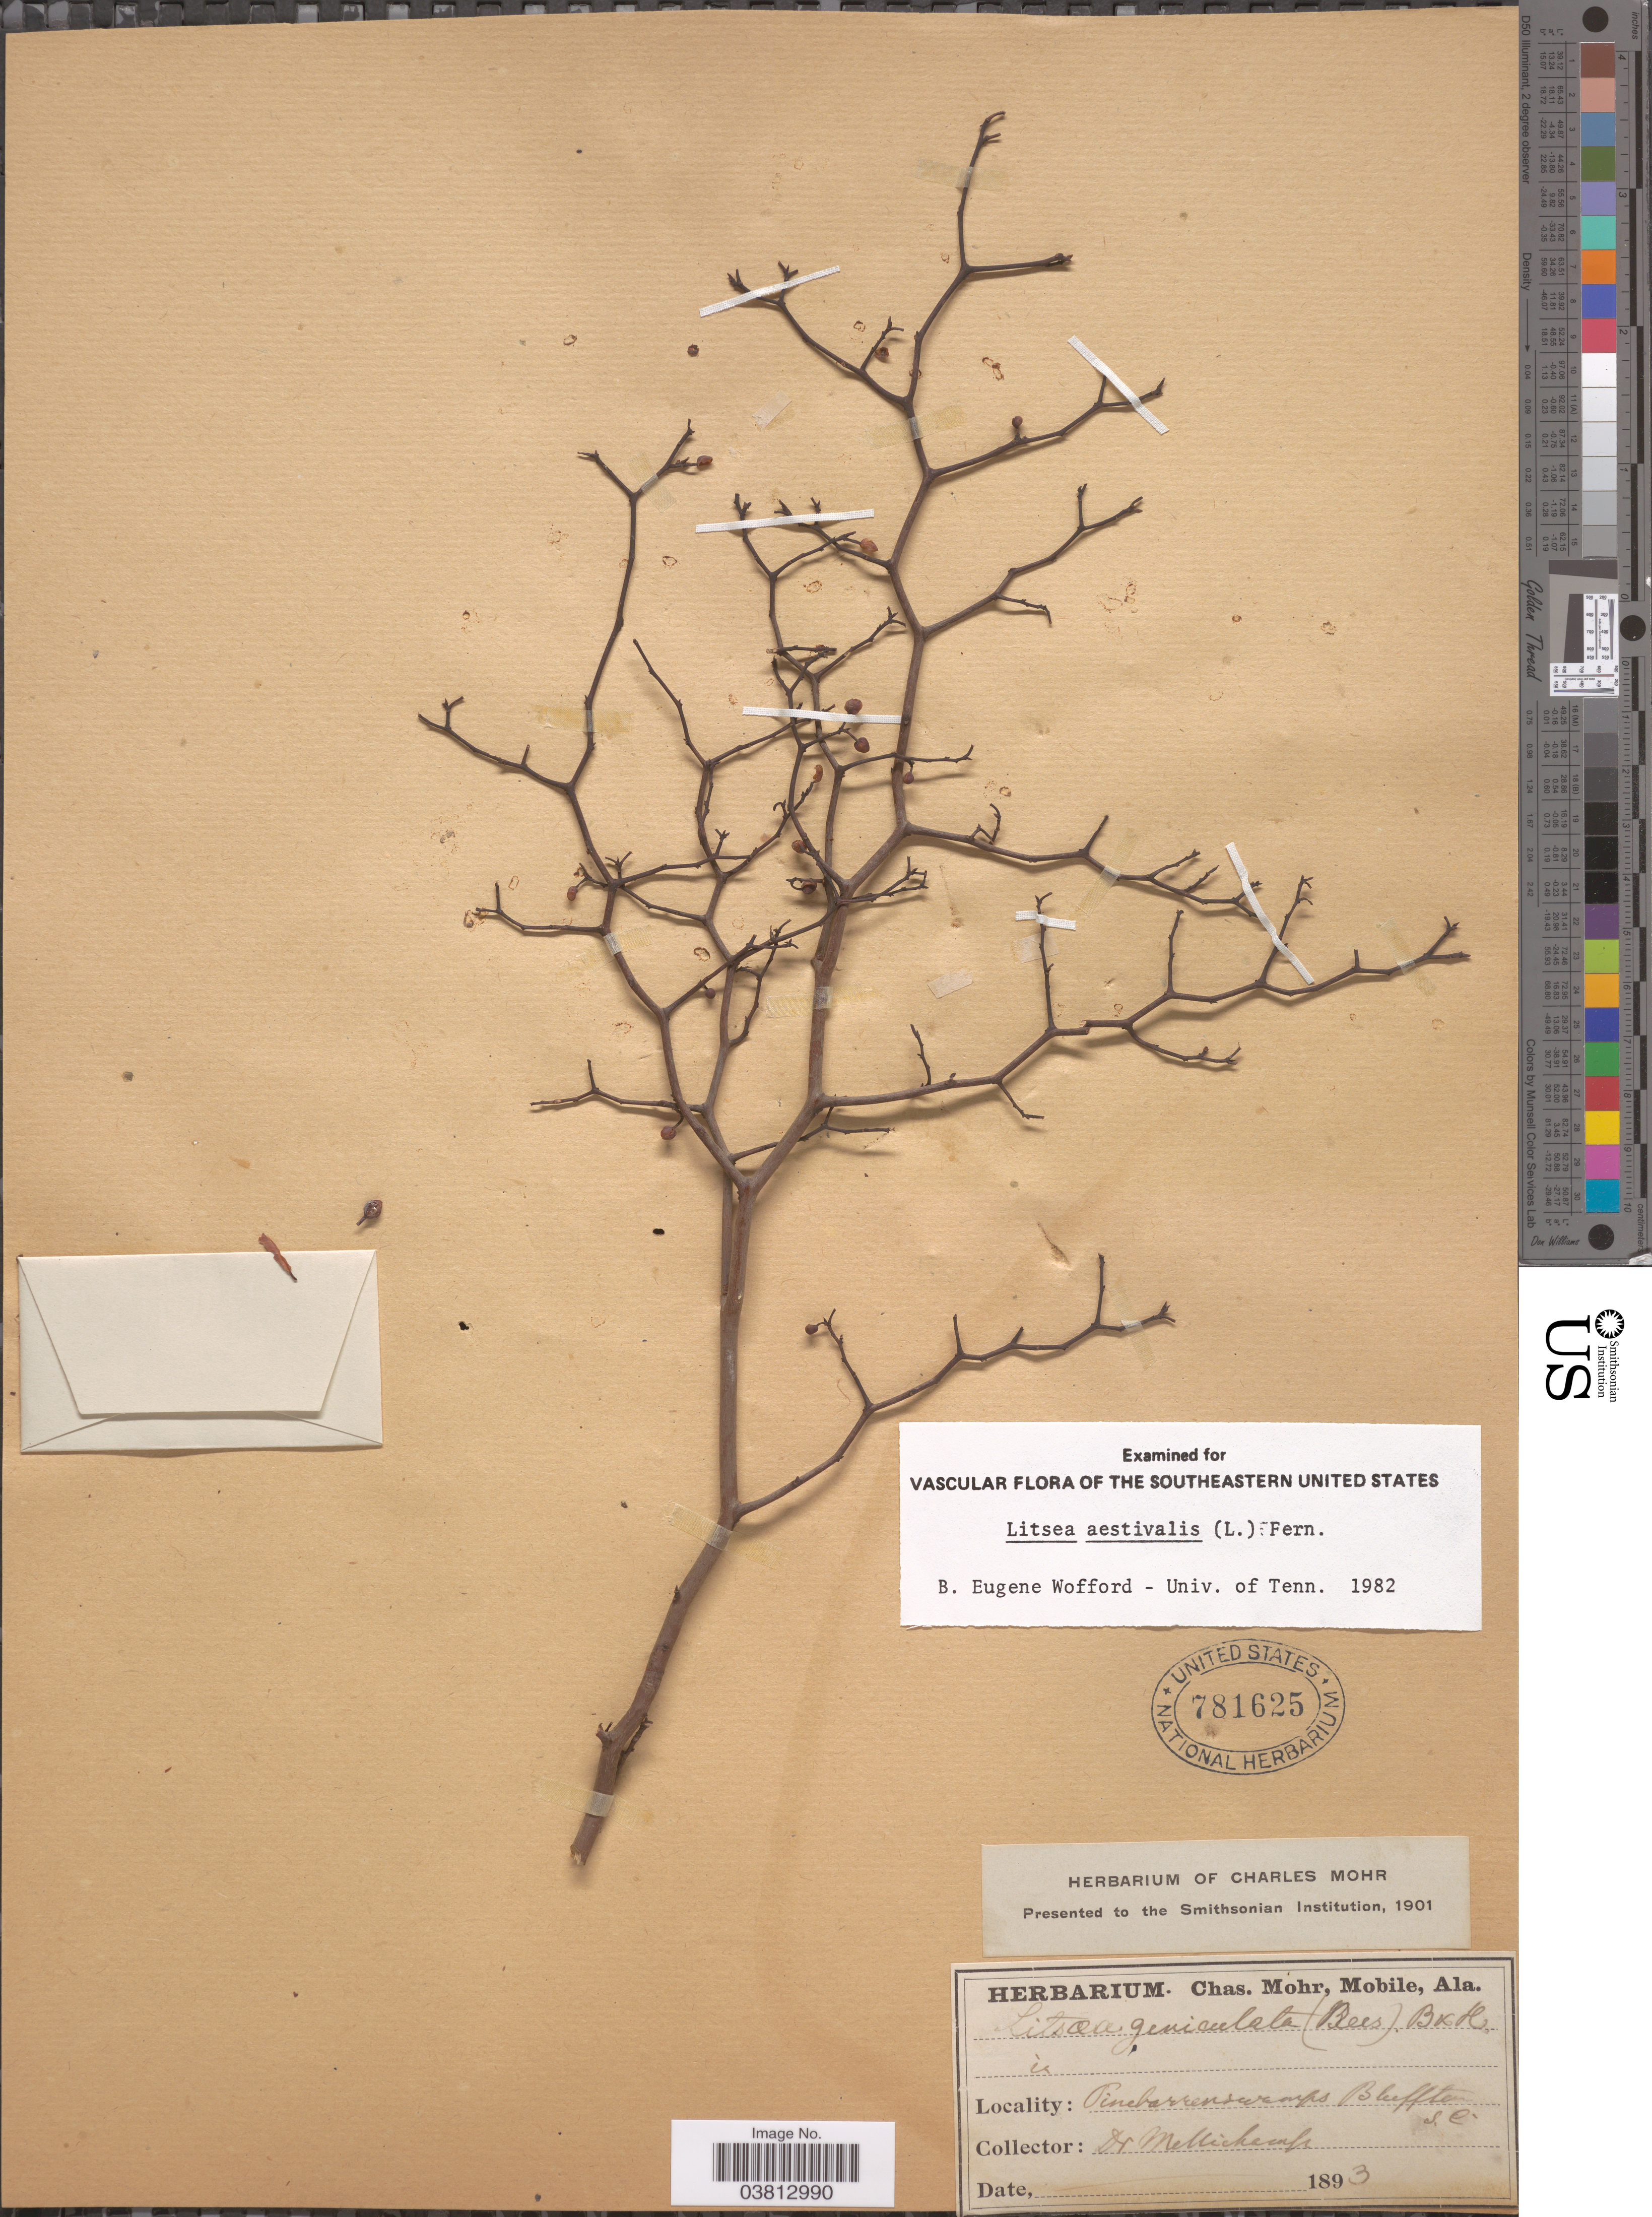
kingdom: Plantae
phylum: Tracheophyta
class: Magnoliopsida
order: Laurales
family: Lauraceae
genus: Litsea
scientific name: Litsea aestivalis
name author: (L.) Fernald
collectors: -. Mellichamp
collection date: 1893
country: United States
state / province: South Carolina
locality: Pinebarrenswamps Bluffton.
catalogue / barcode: US 781625